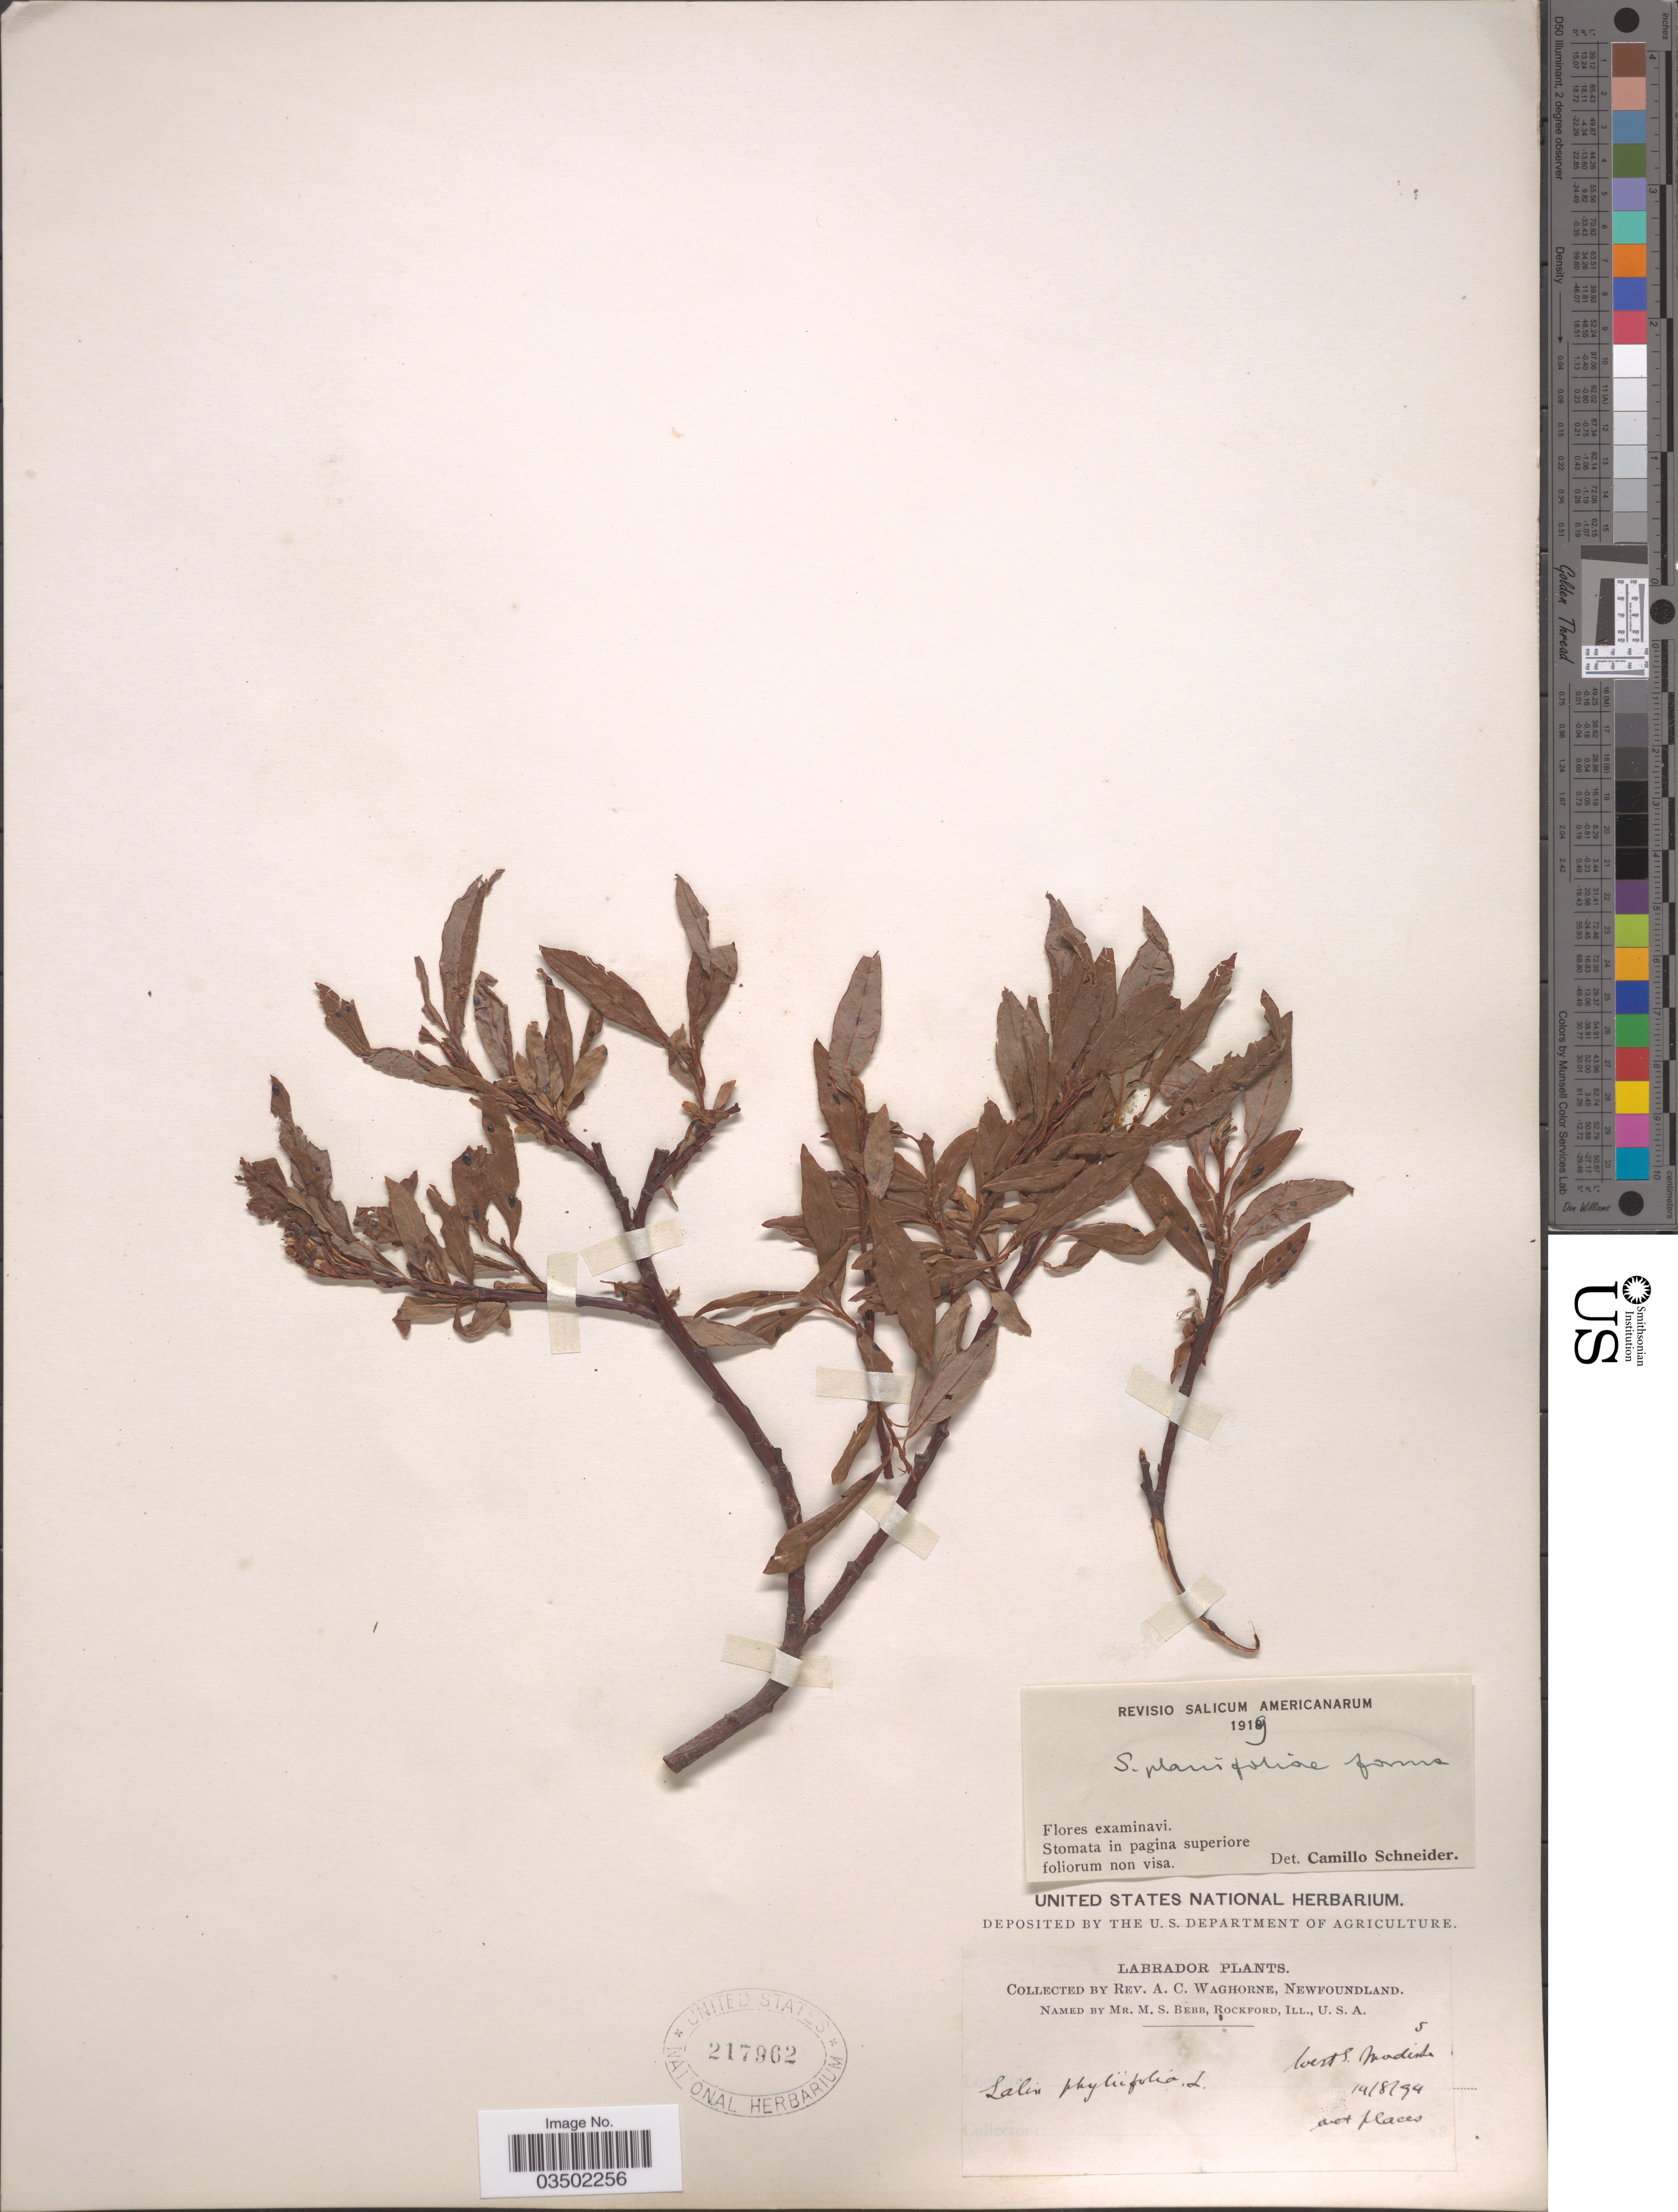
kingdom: Plantae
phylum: Tracheophyta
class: Magnoliopsida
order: Malpighiales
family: Salicaceae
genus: Salix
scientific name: Salix planifolia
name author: Pursh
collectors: A. Waghorne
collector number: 5?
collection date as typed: Transcribed d/m/y: 14/8/94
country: Canada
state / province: Newfoundland and Labrador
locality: Labrador.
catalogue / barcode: US 217962